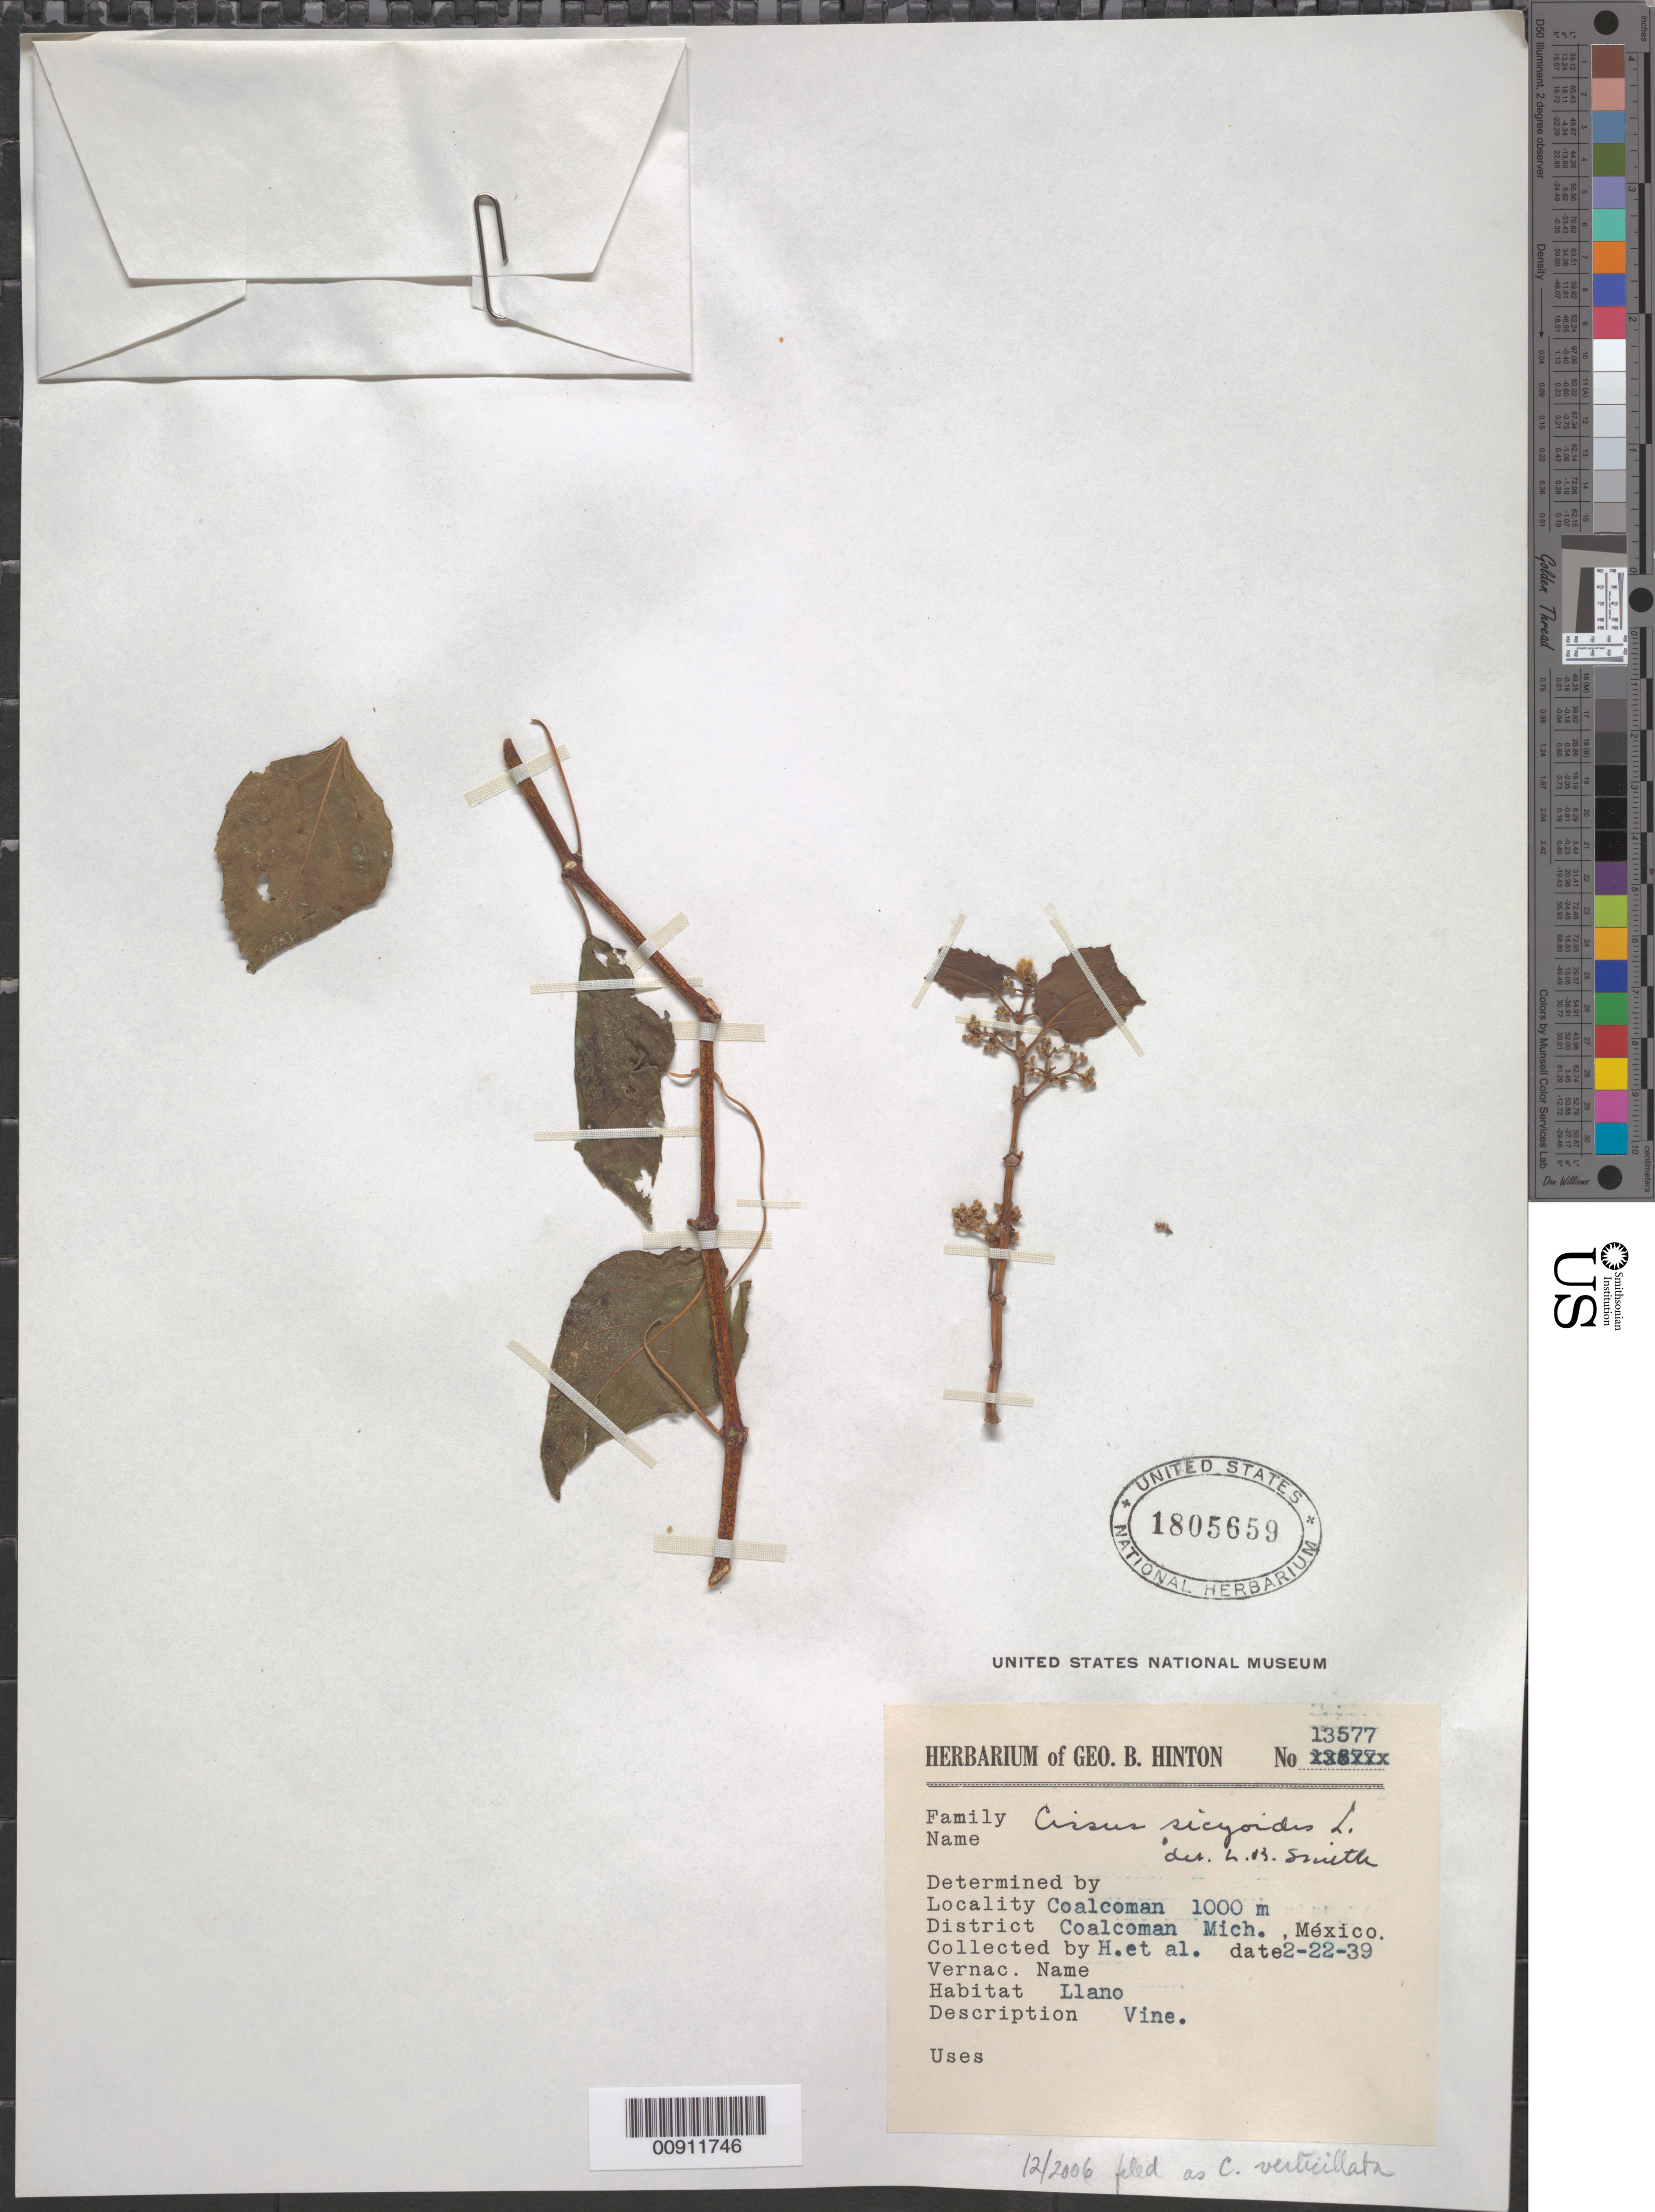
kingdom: Plantae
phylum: Tracheophyta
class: Magnoliopsida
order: Vitales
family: Vitaceae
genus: Cissus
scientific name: Cissus verticillata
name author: (L.) Nicolson & C.E. Jarvis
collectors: G. B. Hinton & et al.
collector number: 13577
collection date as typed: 22 Feb 1939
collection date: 1939-02-22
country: Mexico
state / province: Michoacán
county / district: Coalcomán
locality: Coalcomán, District Coalcomán, Michoacán.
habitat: Llano.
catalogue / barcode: US 1805659